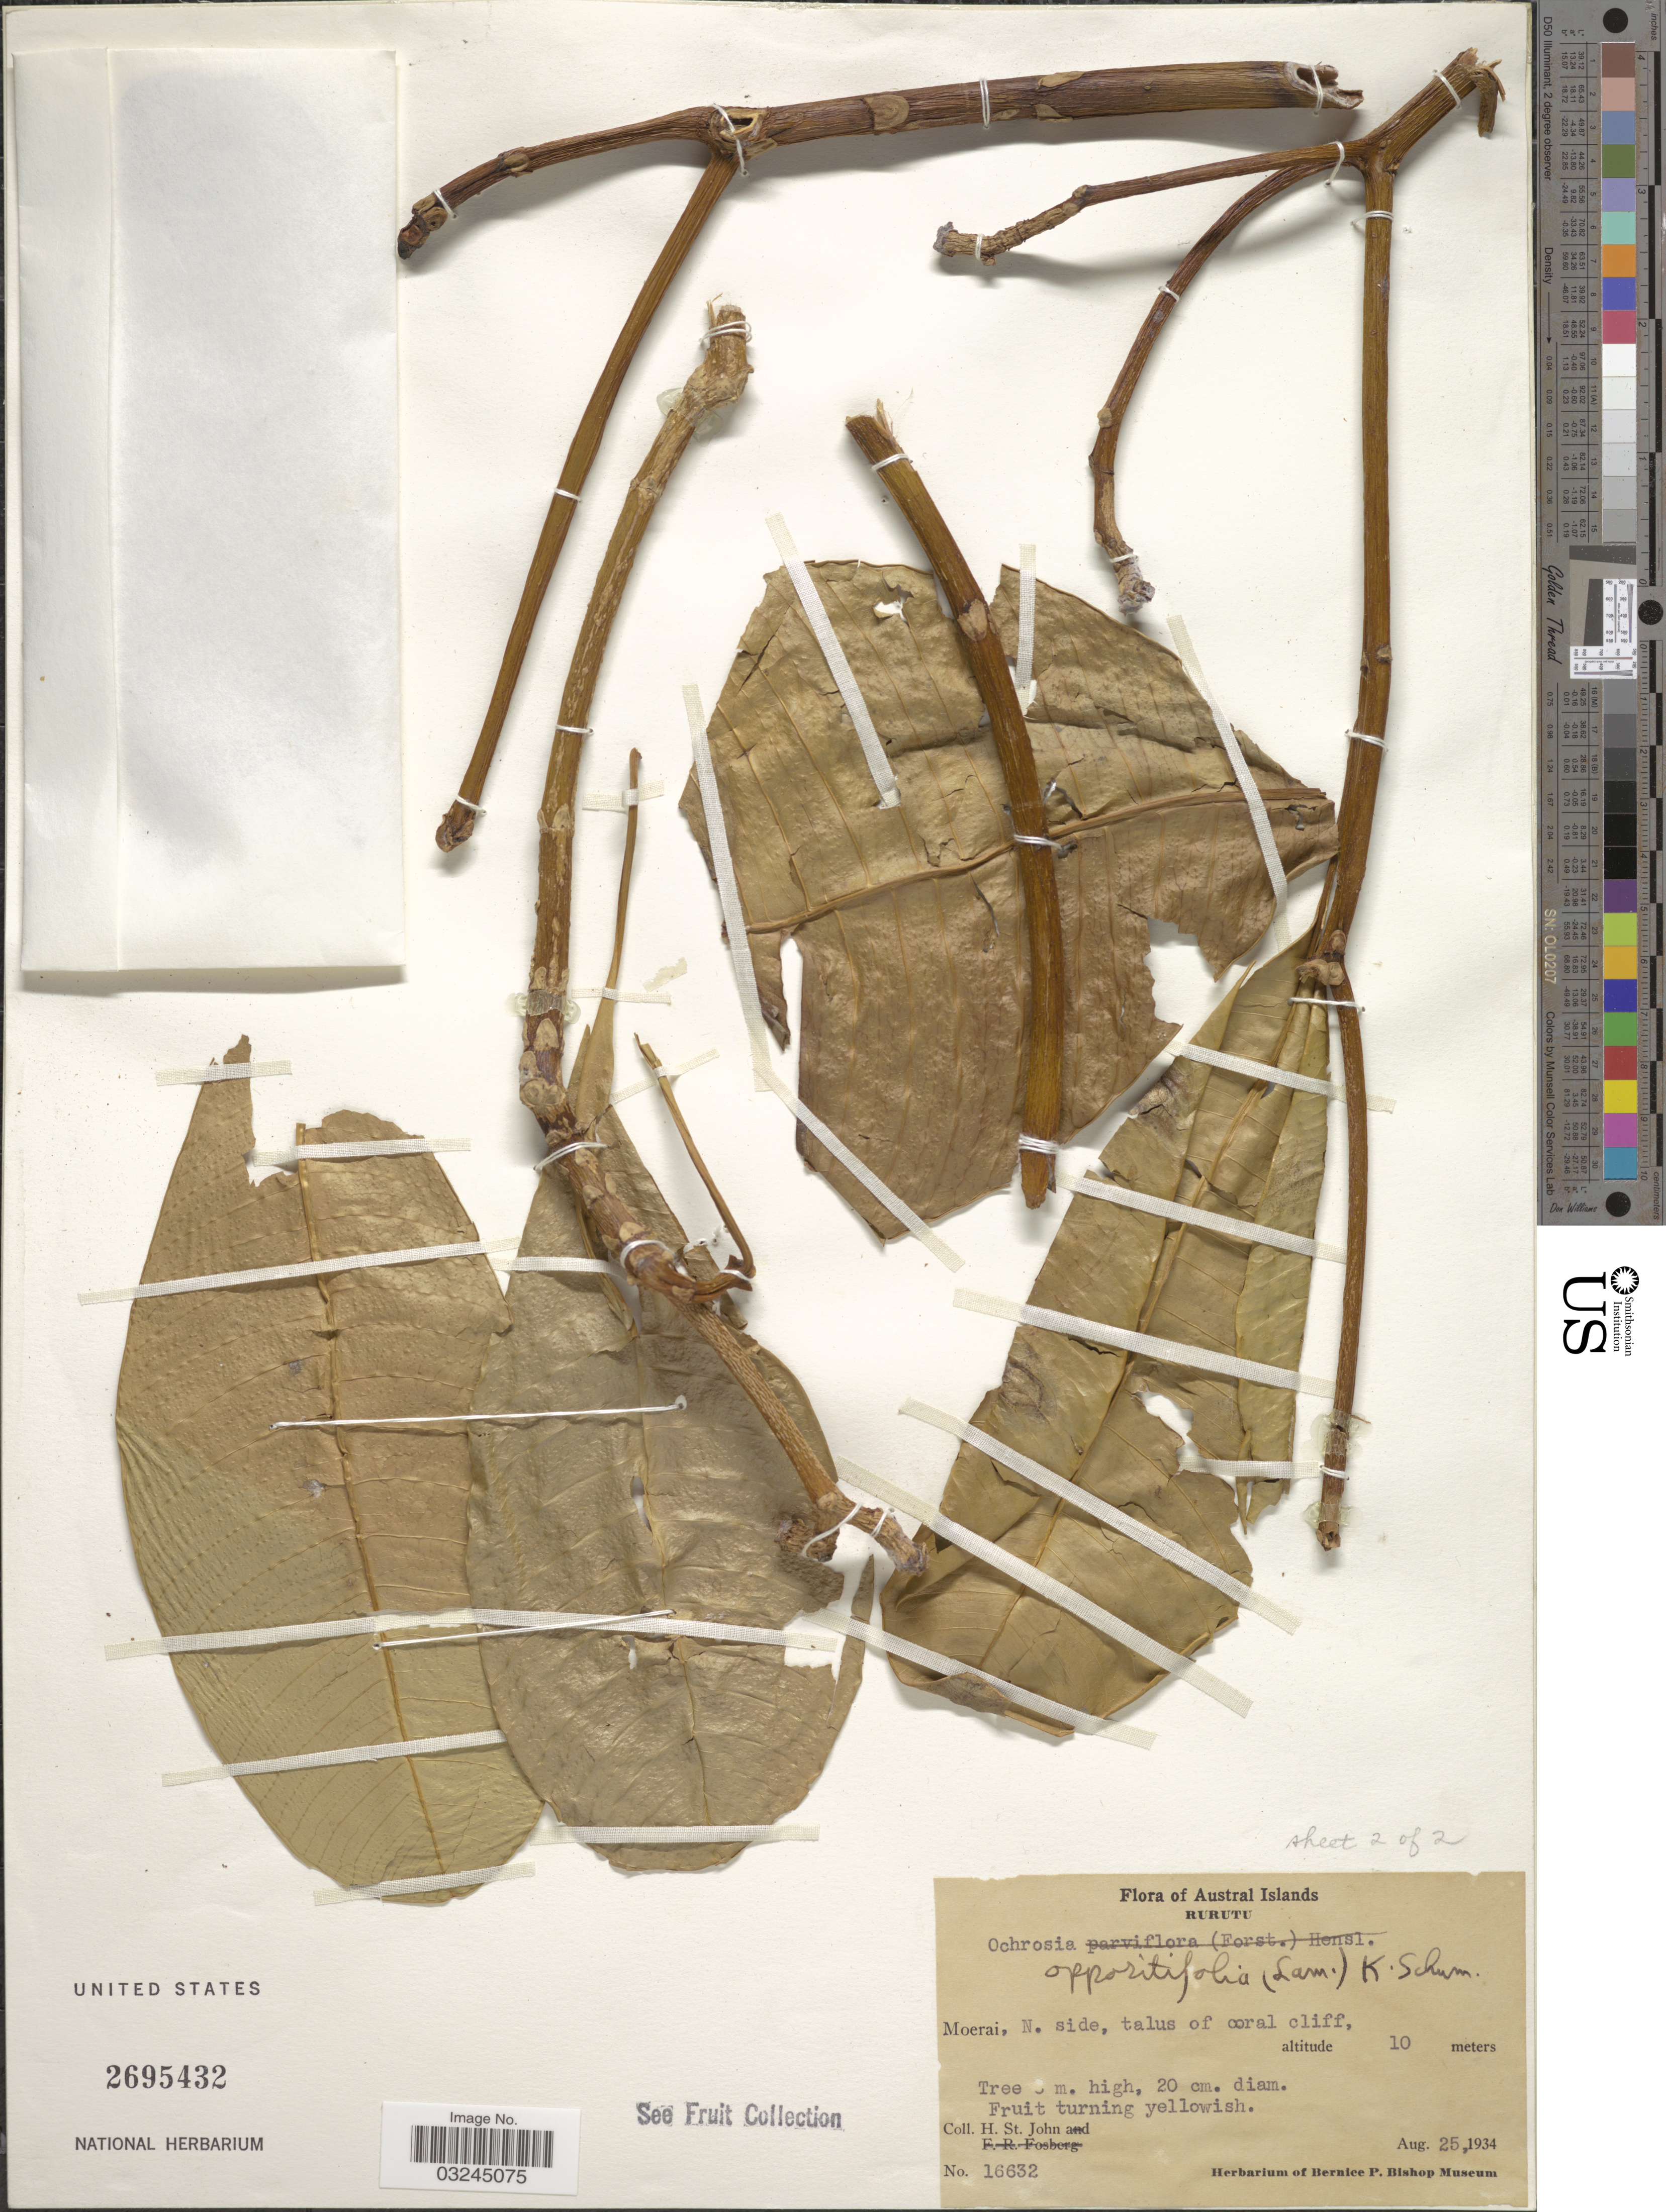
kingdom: Plantae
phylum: Tracheophyta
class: Magnoliopsida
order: Gentianales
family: Apocynaceae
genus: Ochrosia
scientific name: Ochrosia oppositifolia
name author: (Lam.) K. Schum.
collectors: H. St. John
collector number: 16632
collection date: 1934-08-25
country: French Polynesia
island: Rurutu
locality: Austral Islands. Rurutu. Moerai, N. side.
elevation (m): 10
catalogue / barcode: US 2695432